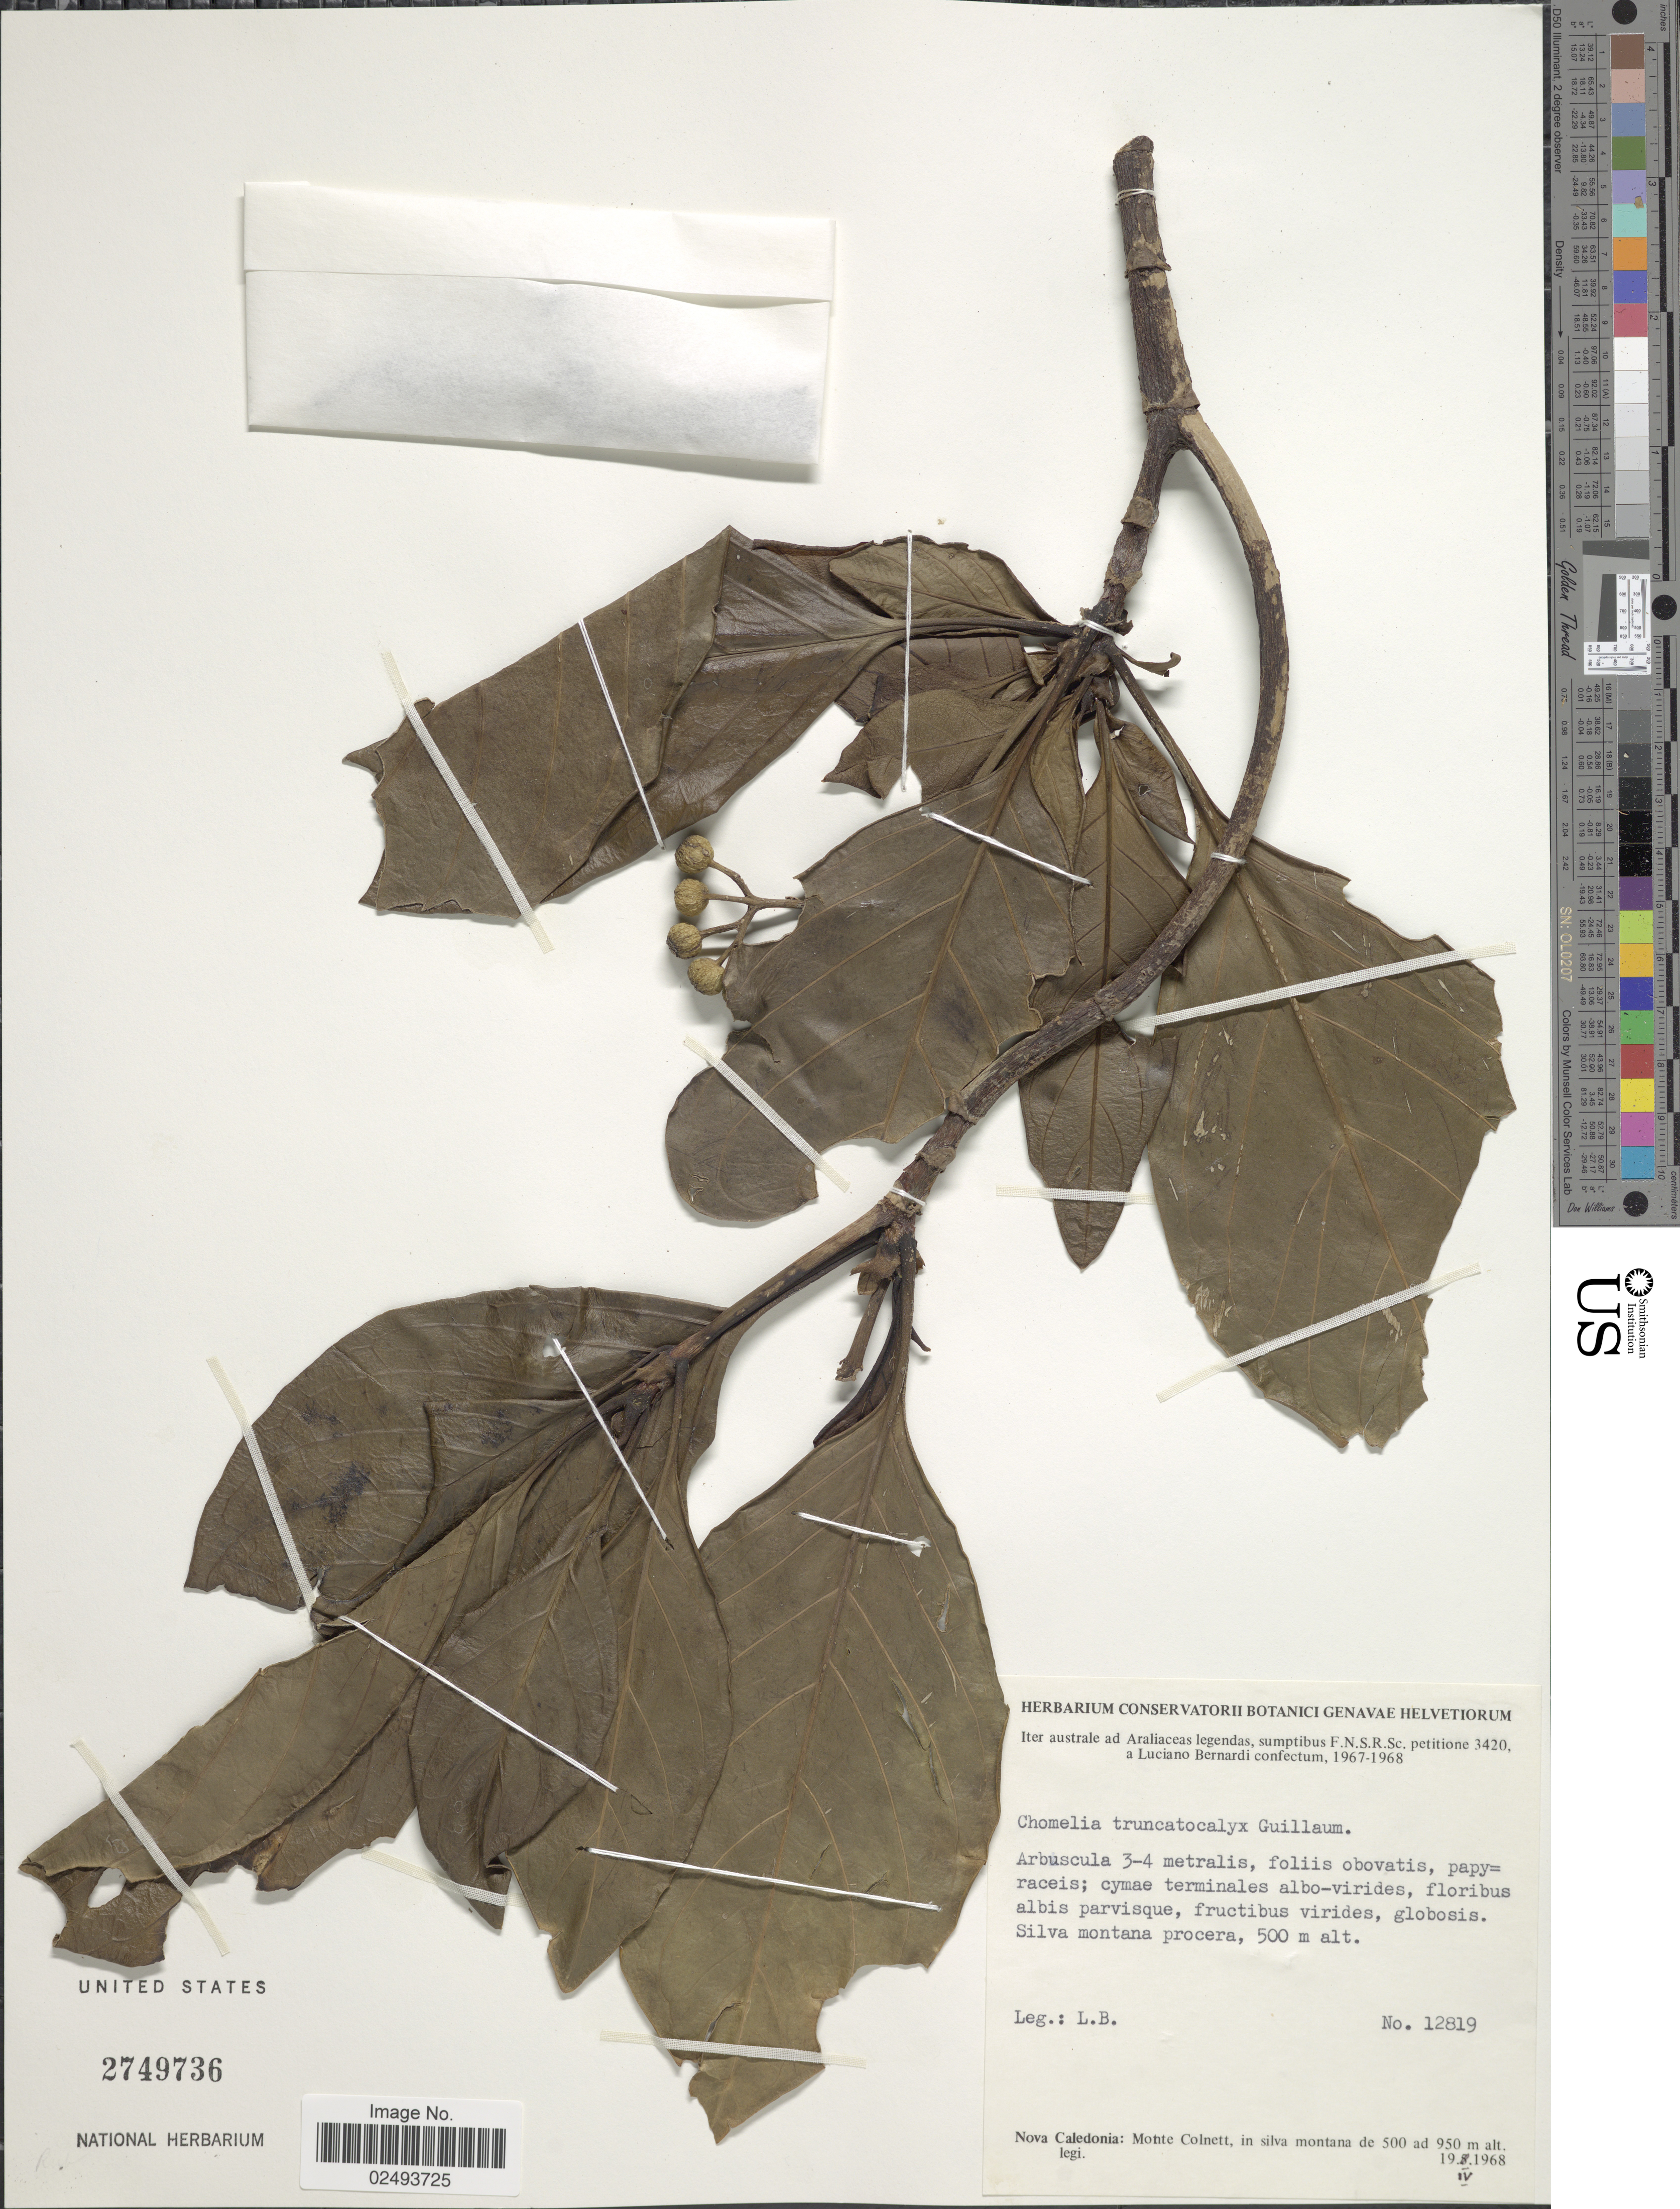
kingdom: Plantae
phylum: Tracheophyta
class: Magnoliopsida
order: Gentianales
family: Rubiaceae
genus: Tarenna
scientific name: Tarenna truncatocalyx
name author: (Guillaumin) Bremek.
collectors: L. Bernardi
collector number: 12819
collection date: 1968-04-19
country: New Caledonia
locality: Nova Caledonia: Monte Colnett, in silva montana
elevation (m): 500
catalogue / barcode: US 2749736